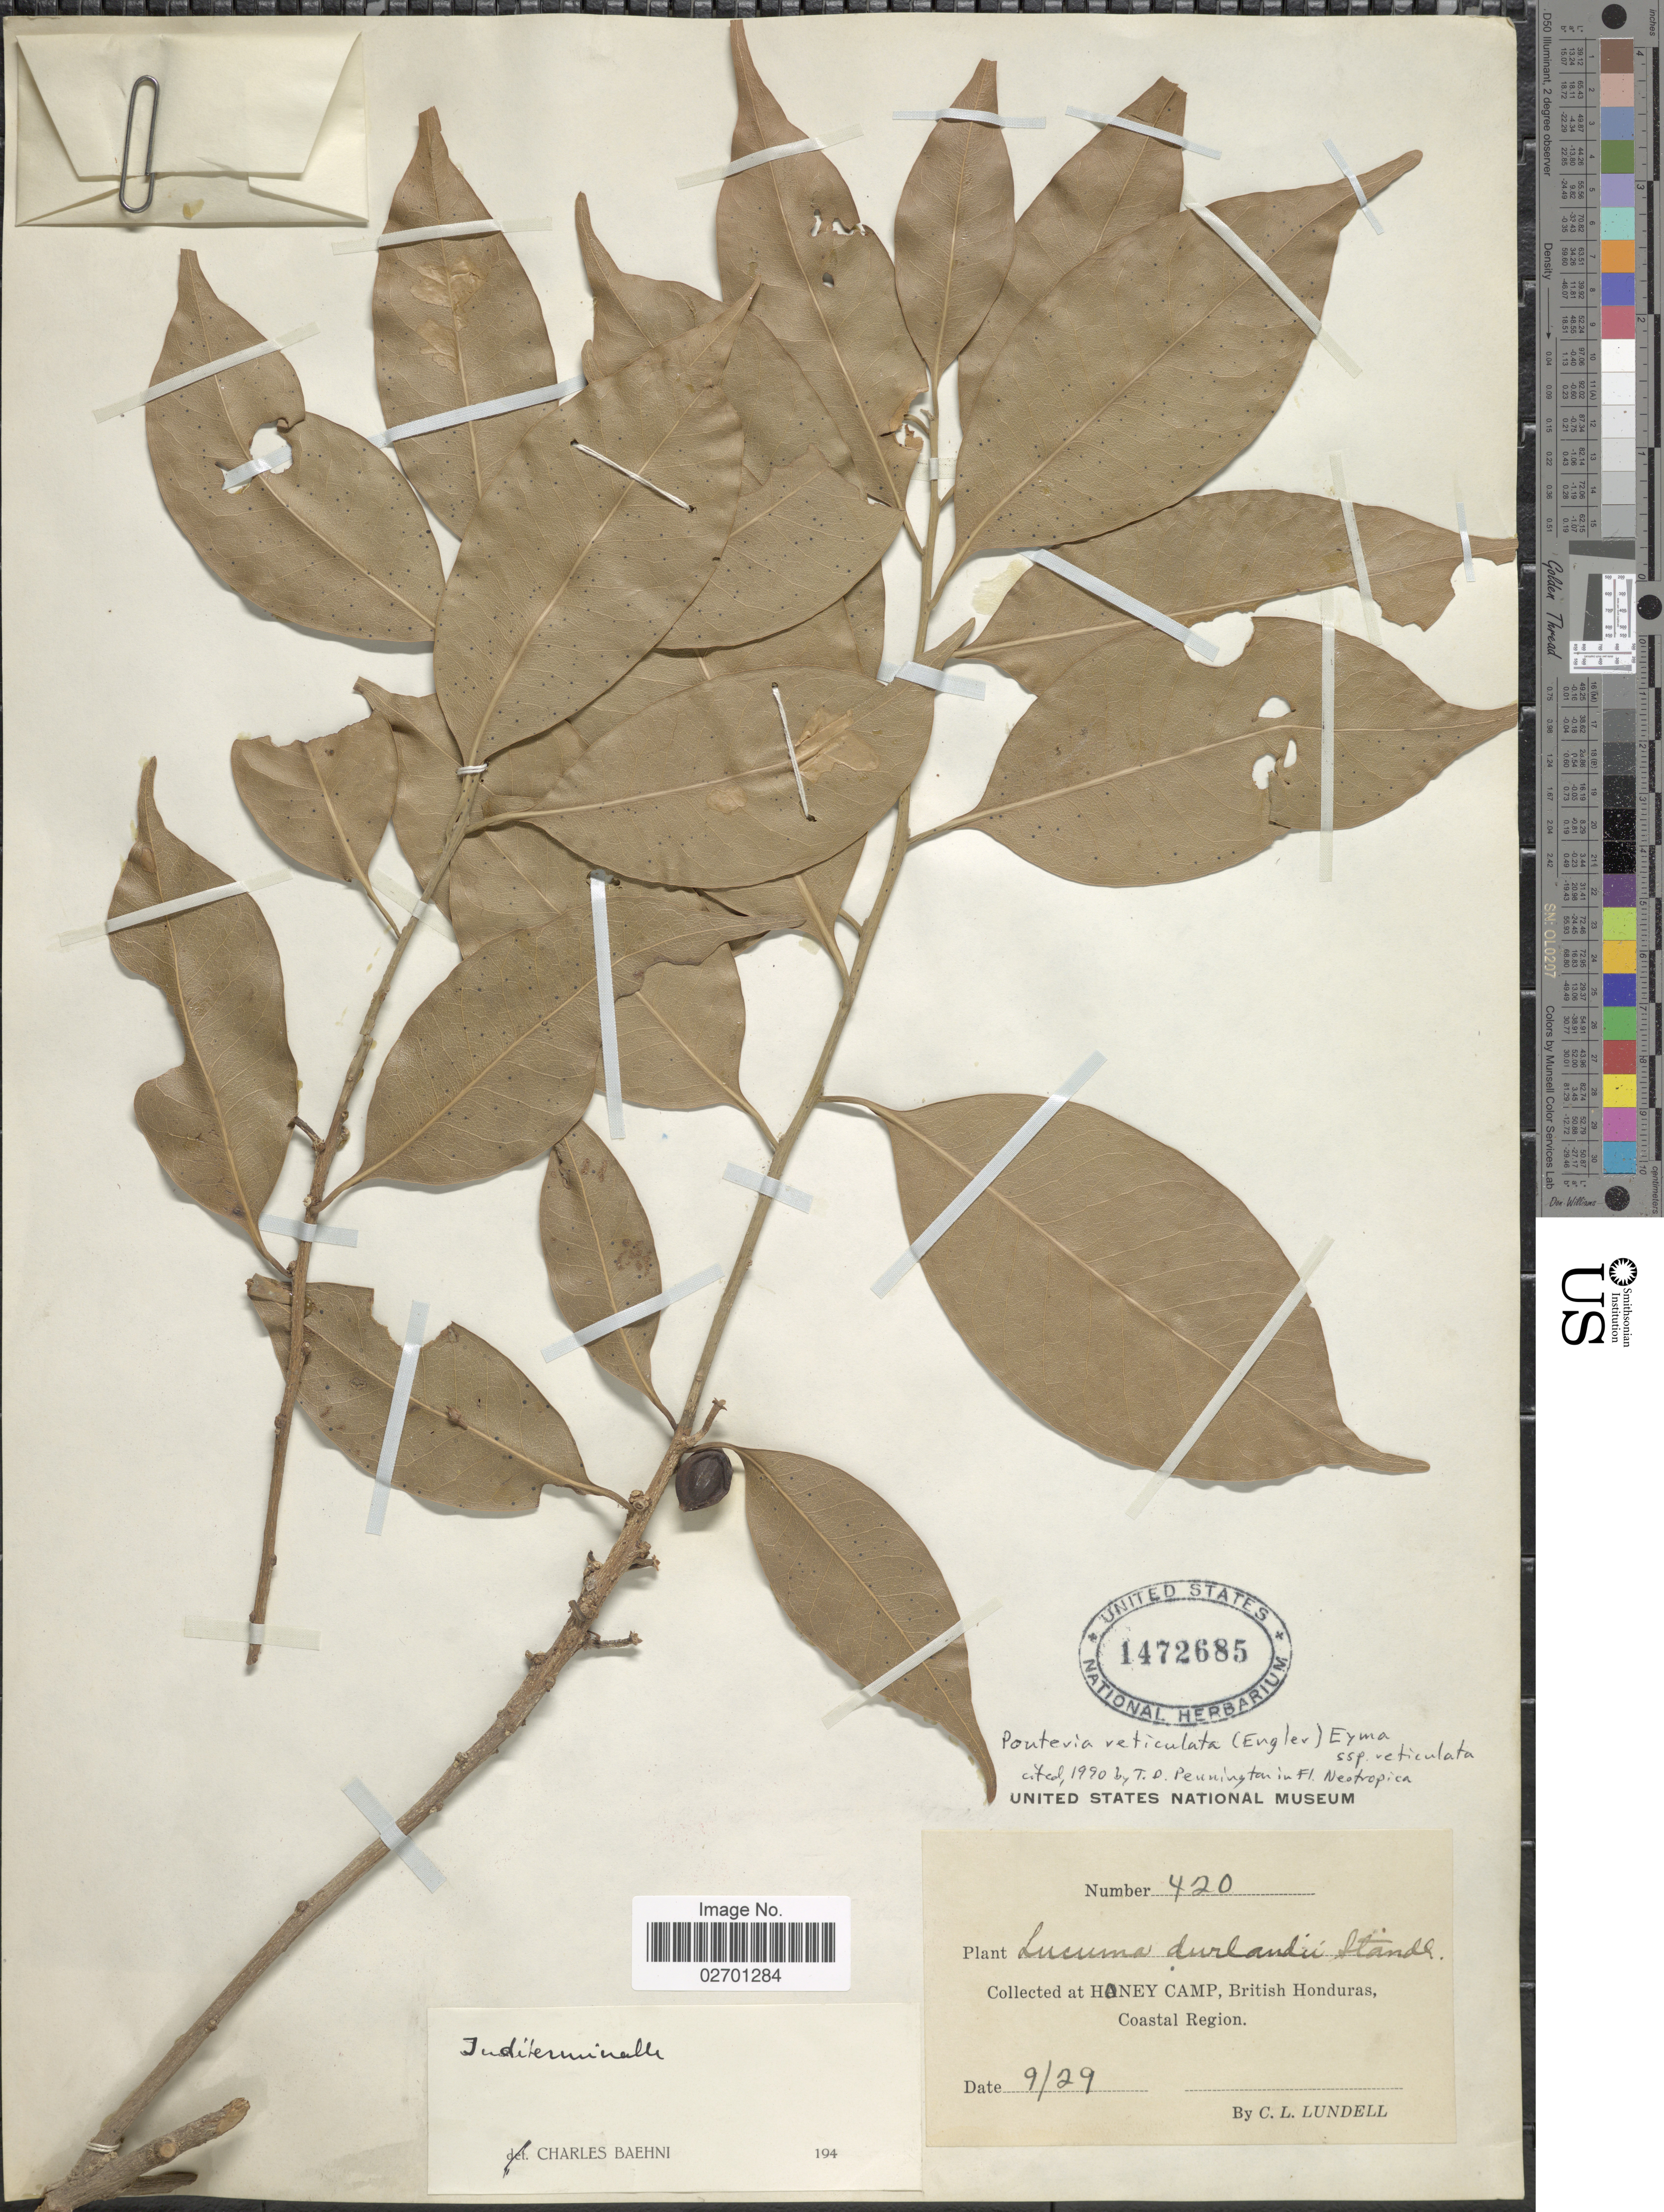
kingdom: Plantae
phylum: Tracheophyta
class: Magnoliopsida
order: Ericales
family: Sapotaceae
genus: Pouteria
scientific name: Pouteria reticulata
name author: (Engl.) Eyma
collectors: C. L. Lundell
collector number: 420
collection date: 1929-09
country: Belize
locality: At Honey Camp, British Honduras, Coastal Region.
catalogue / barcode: US 1472685